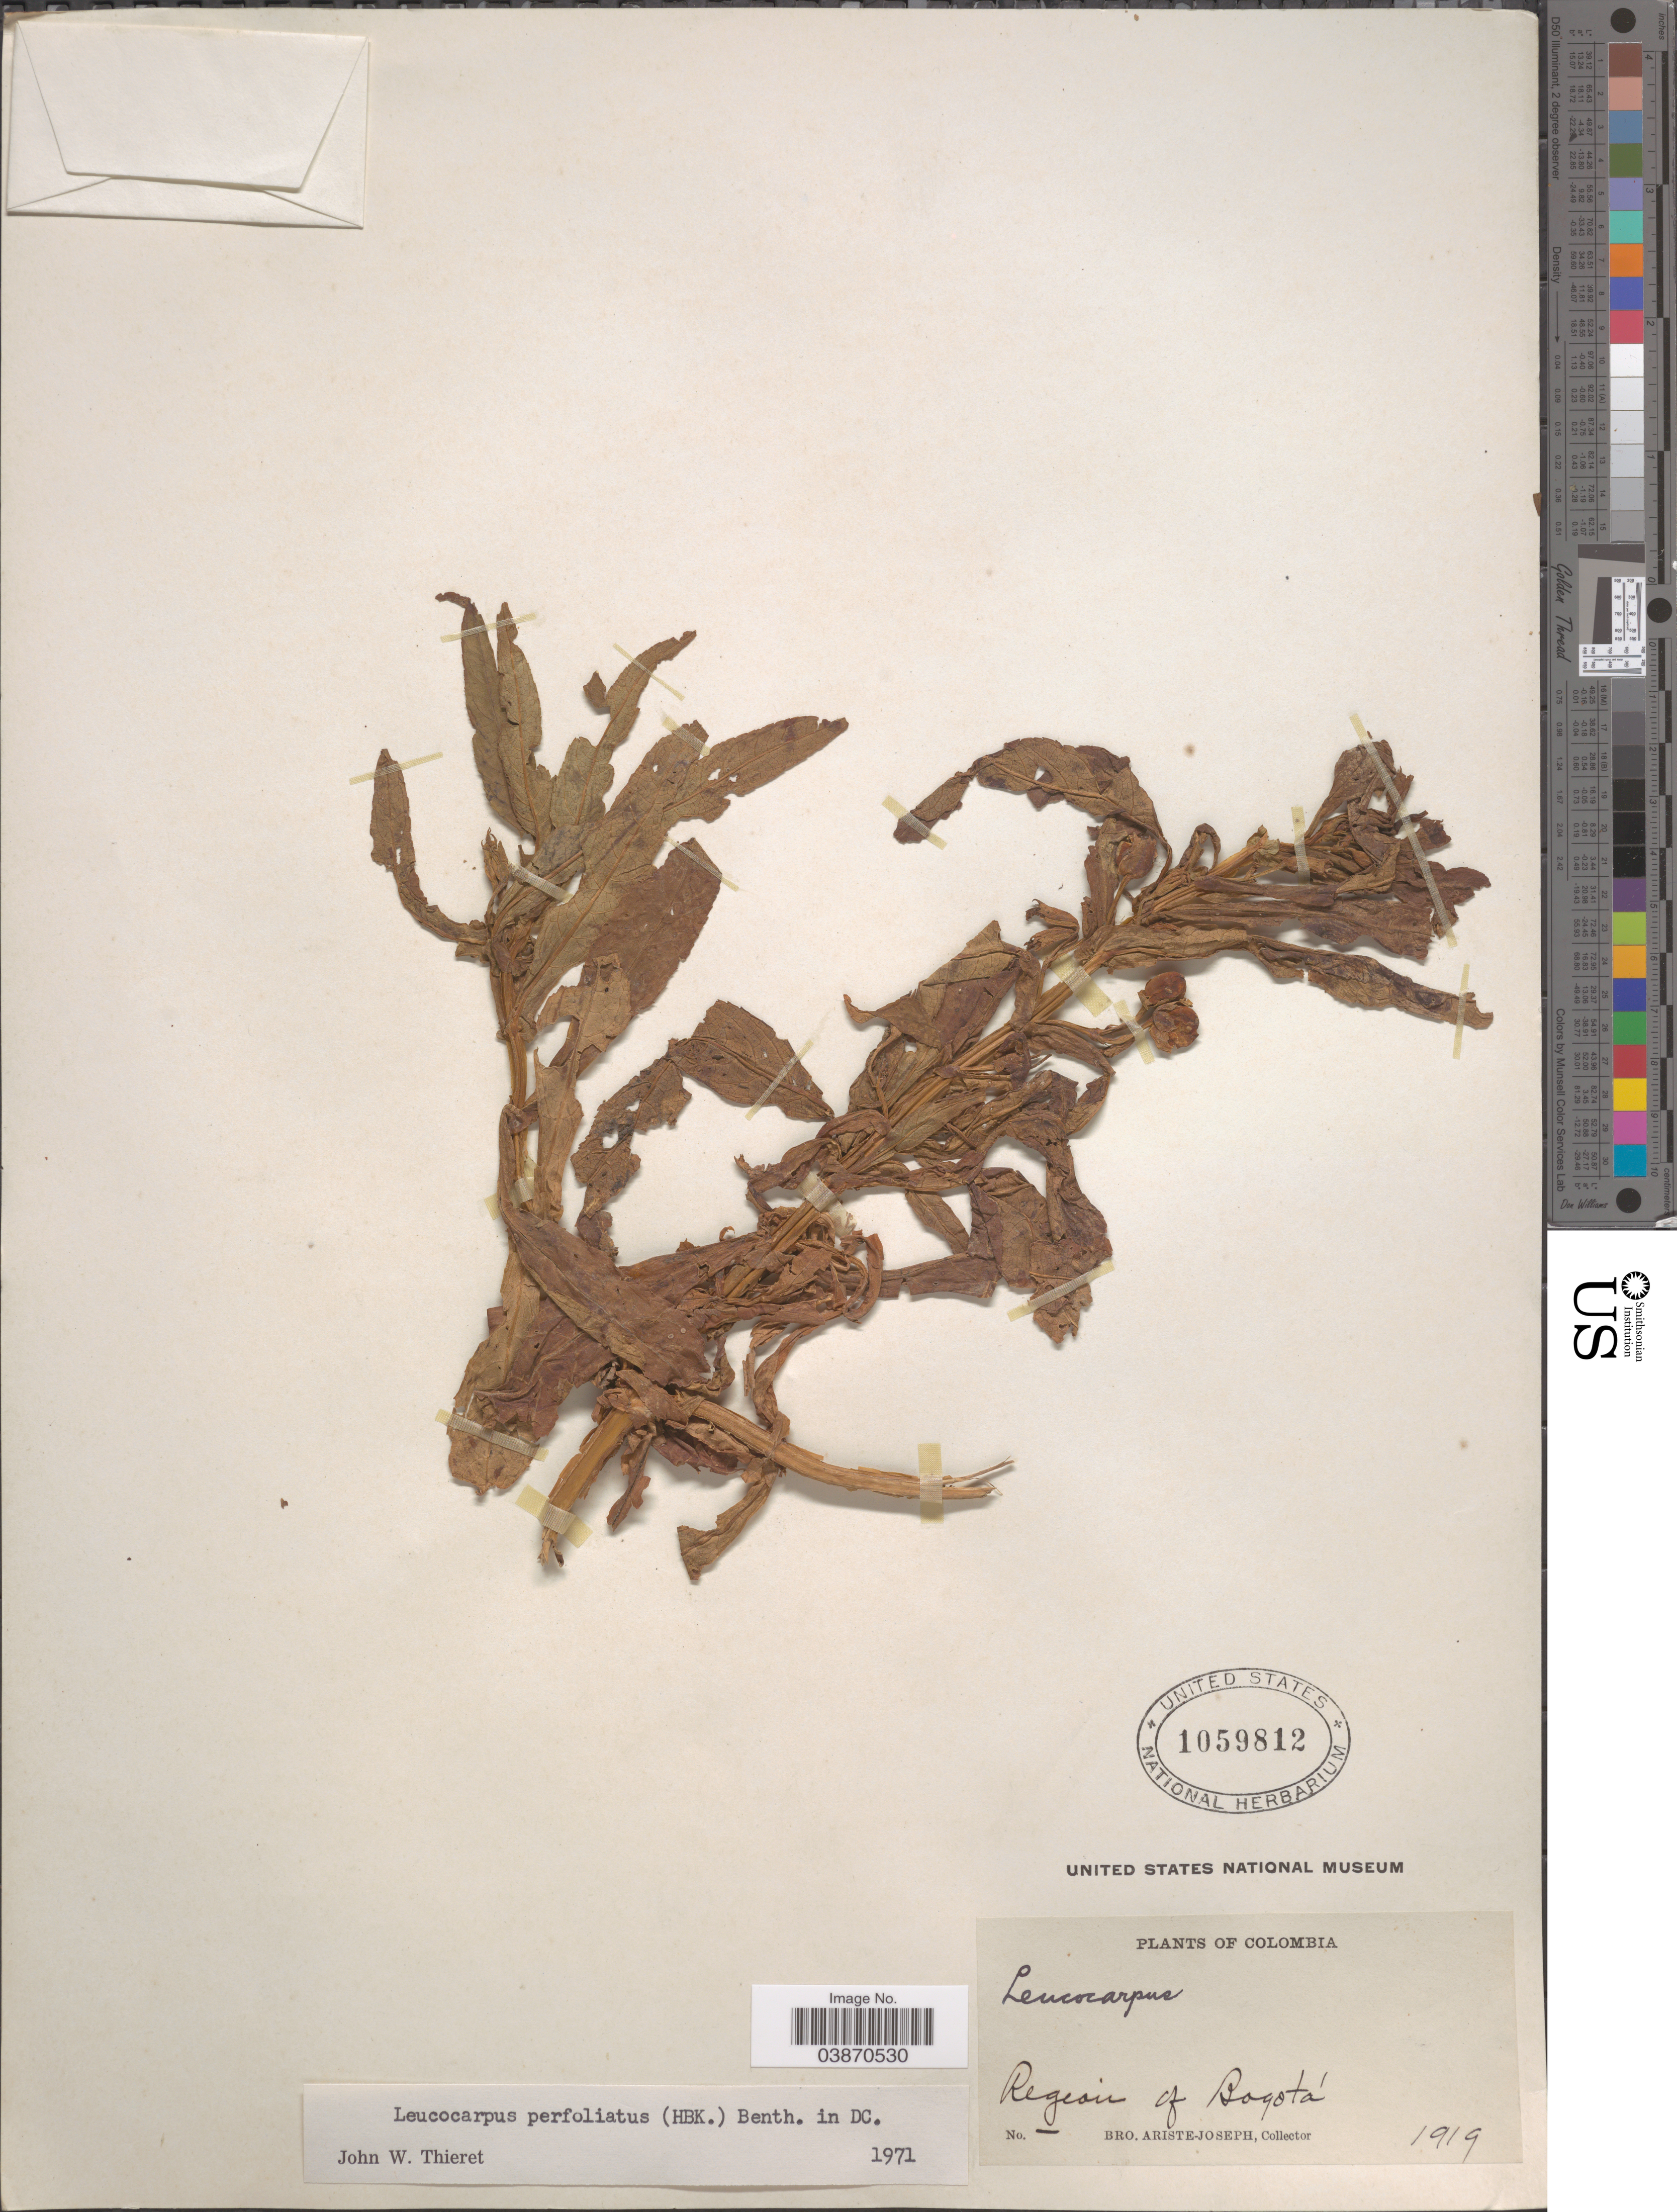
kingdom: Plantae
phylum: Tracheophyta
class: Magnoliopsida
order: Lamiales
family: Phrymaceae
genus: Leucocarpus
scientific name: Leucocarpus perfoliatus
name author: (Kunth) Benth.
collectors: Bro. Ariste-Joseph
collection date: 1919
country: Colombia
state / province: Bogota D.C.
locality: Region of Bogotá.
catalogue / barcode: US 1059812